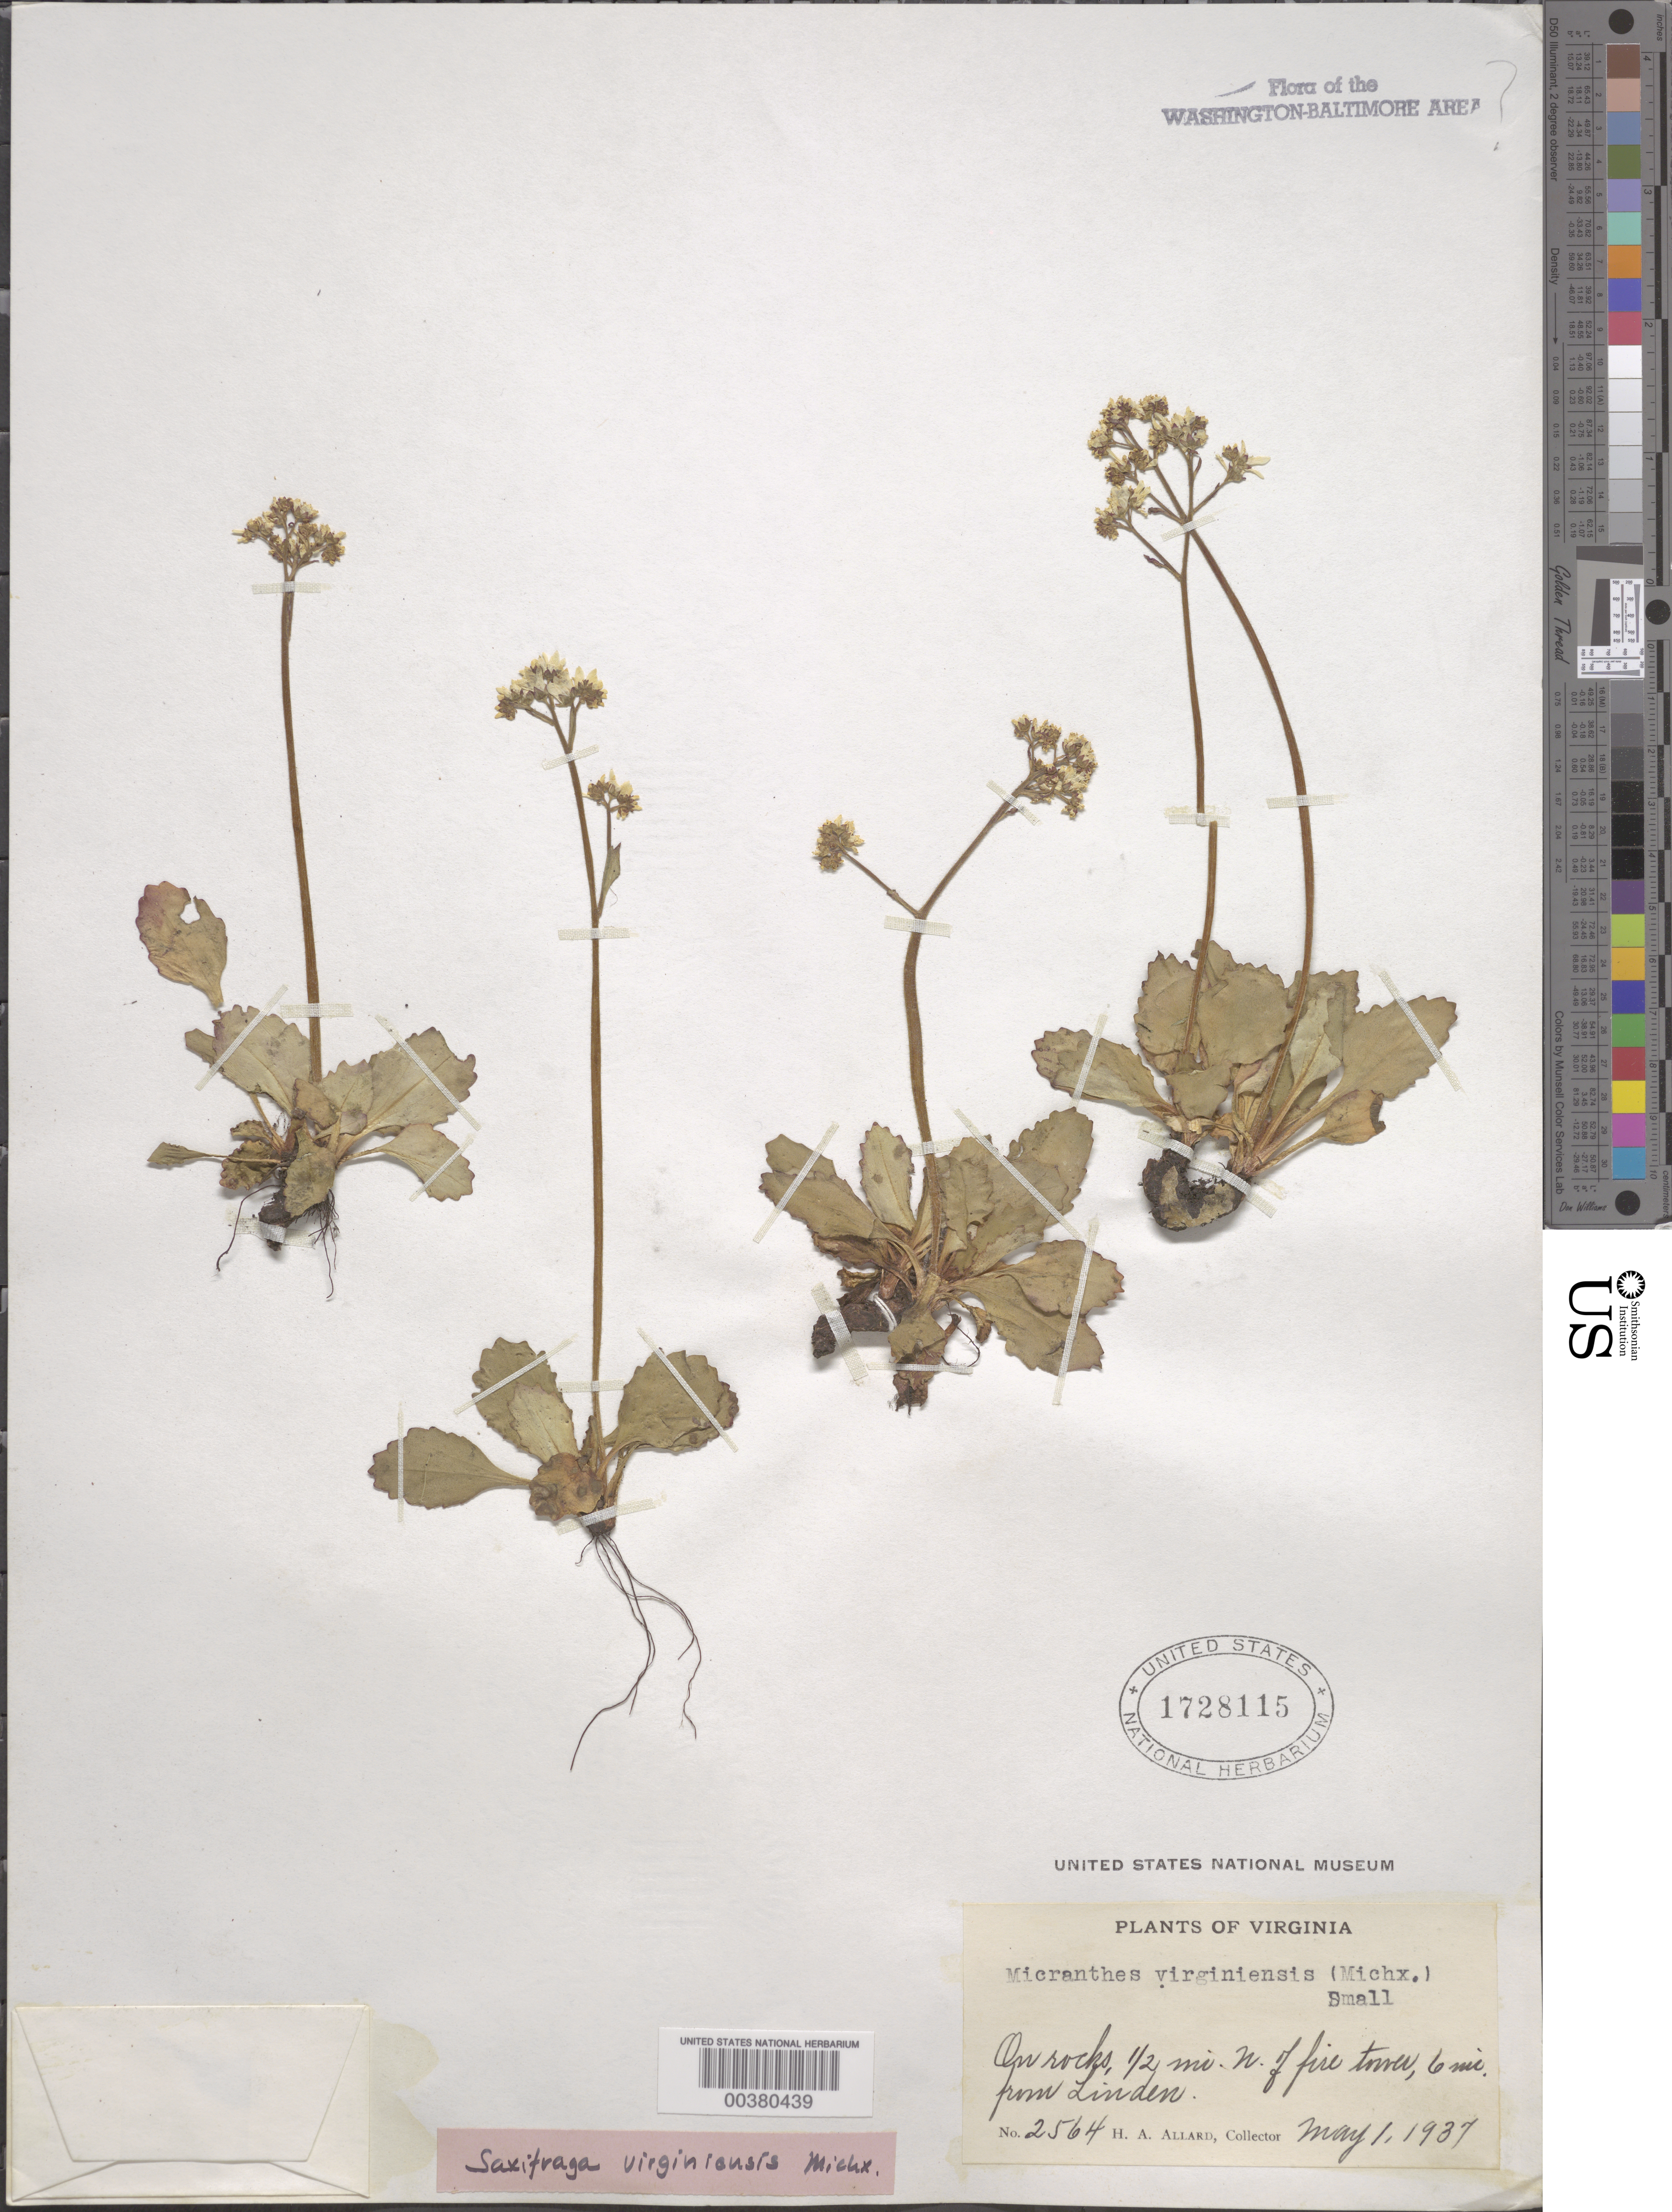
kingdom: Plantae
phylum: Tracheophyta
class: Magnoliopsida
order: Saxifragales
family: Saxifragaceae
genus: Micranthes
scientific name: Micranthes virginiensis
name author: (Michx.) Small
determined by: Strong, Mark T., (BOT), Smithsonian Institution - National Museum of Natural History (UNITED STATES)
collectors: H. A. Allard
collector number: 2564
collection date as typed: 01 May 1937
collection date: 1937-05-01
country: United States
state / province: Virginia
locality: North of fire tower, Linden vicinity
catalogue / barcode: US 1728115